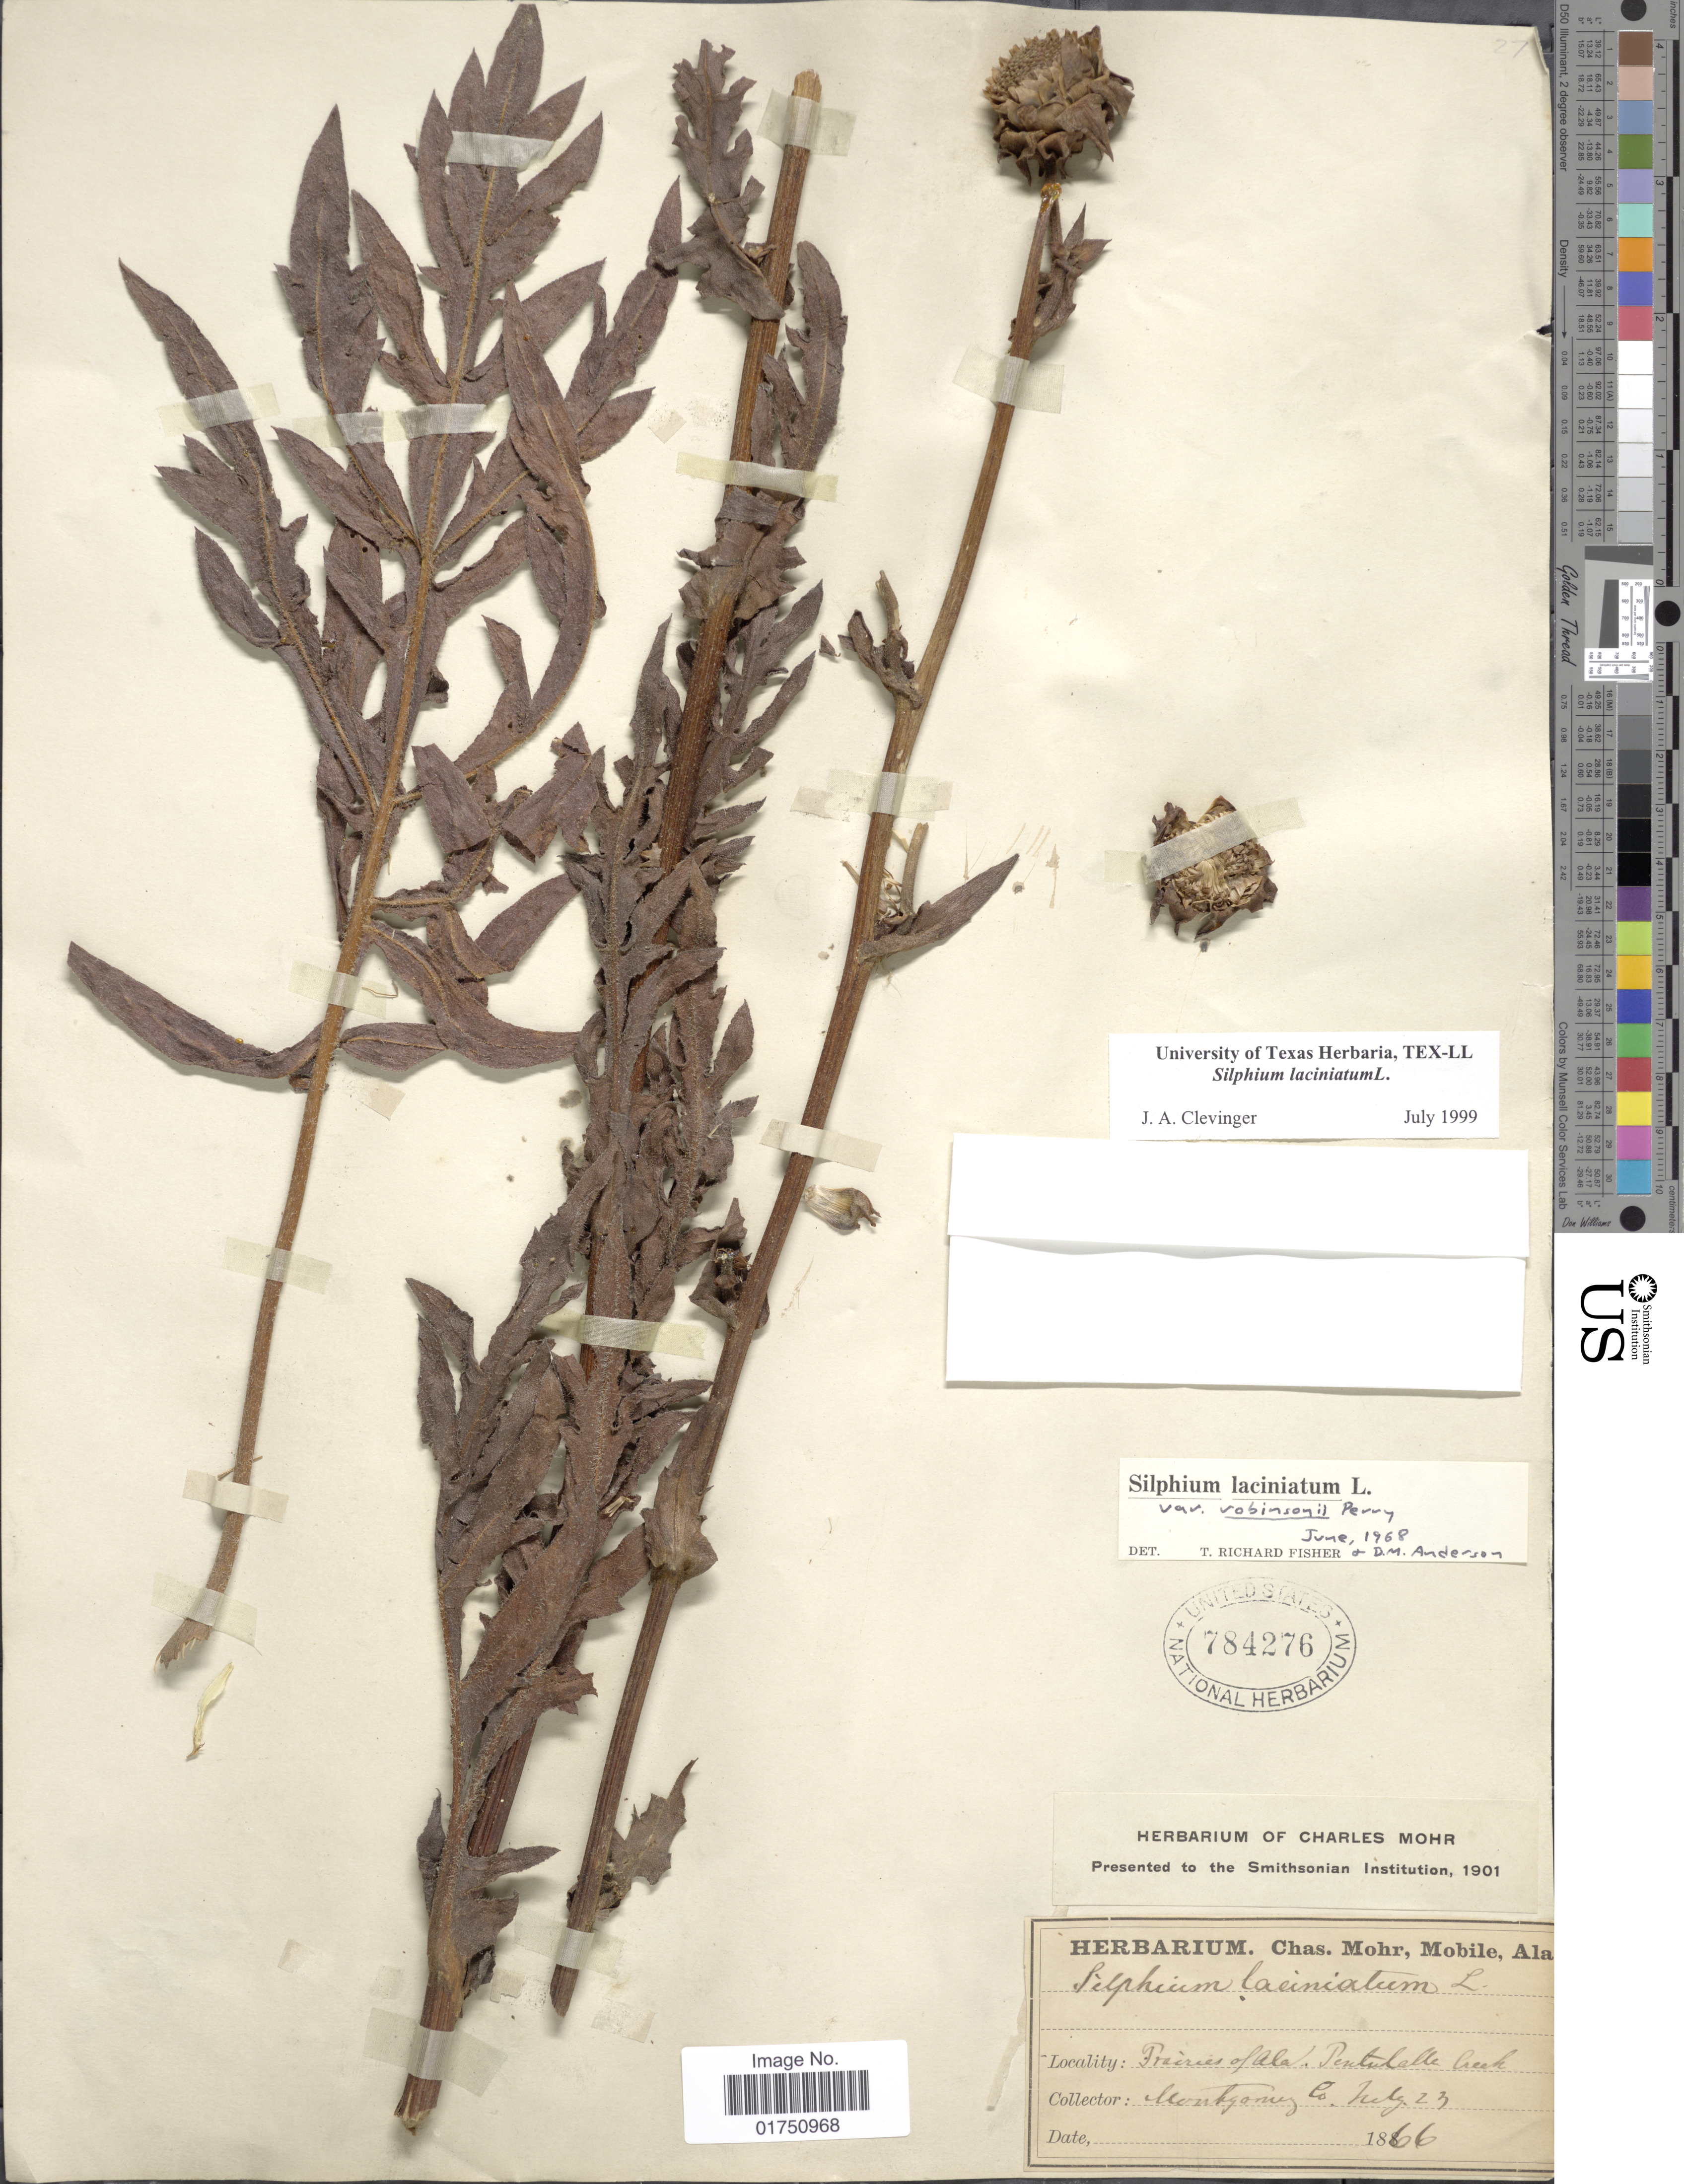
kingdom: Plantae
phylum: Tracheophyta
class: Magnoliopsida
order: Asterales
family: Asteraceae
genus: Silphium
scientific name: Silphium laciniatum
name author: L.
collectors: ex herb. Charles Mohr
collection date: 1866-07-23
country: United States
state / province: Alabama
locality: Mobile. Montgomery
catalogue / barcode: US 784276